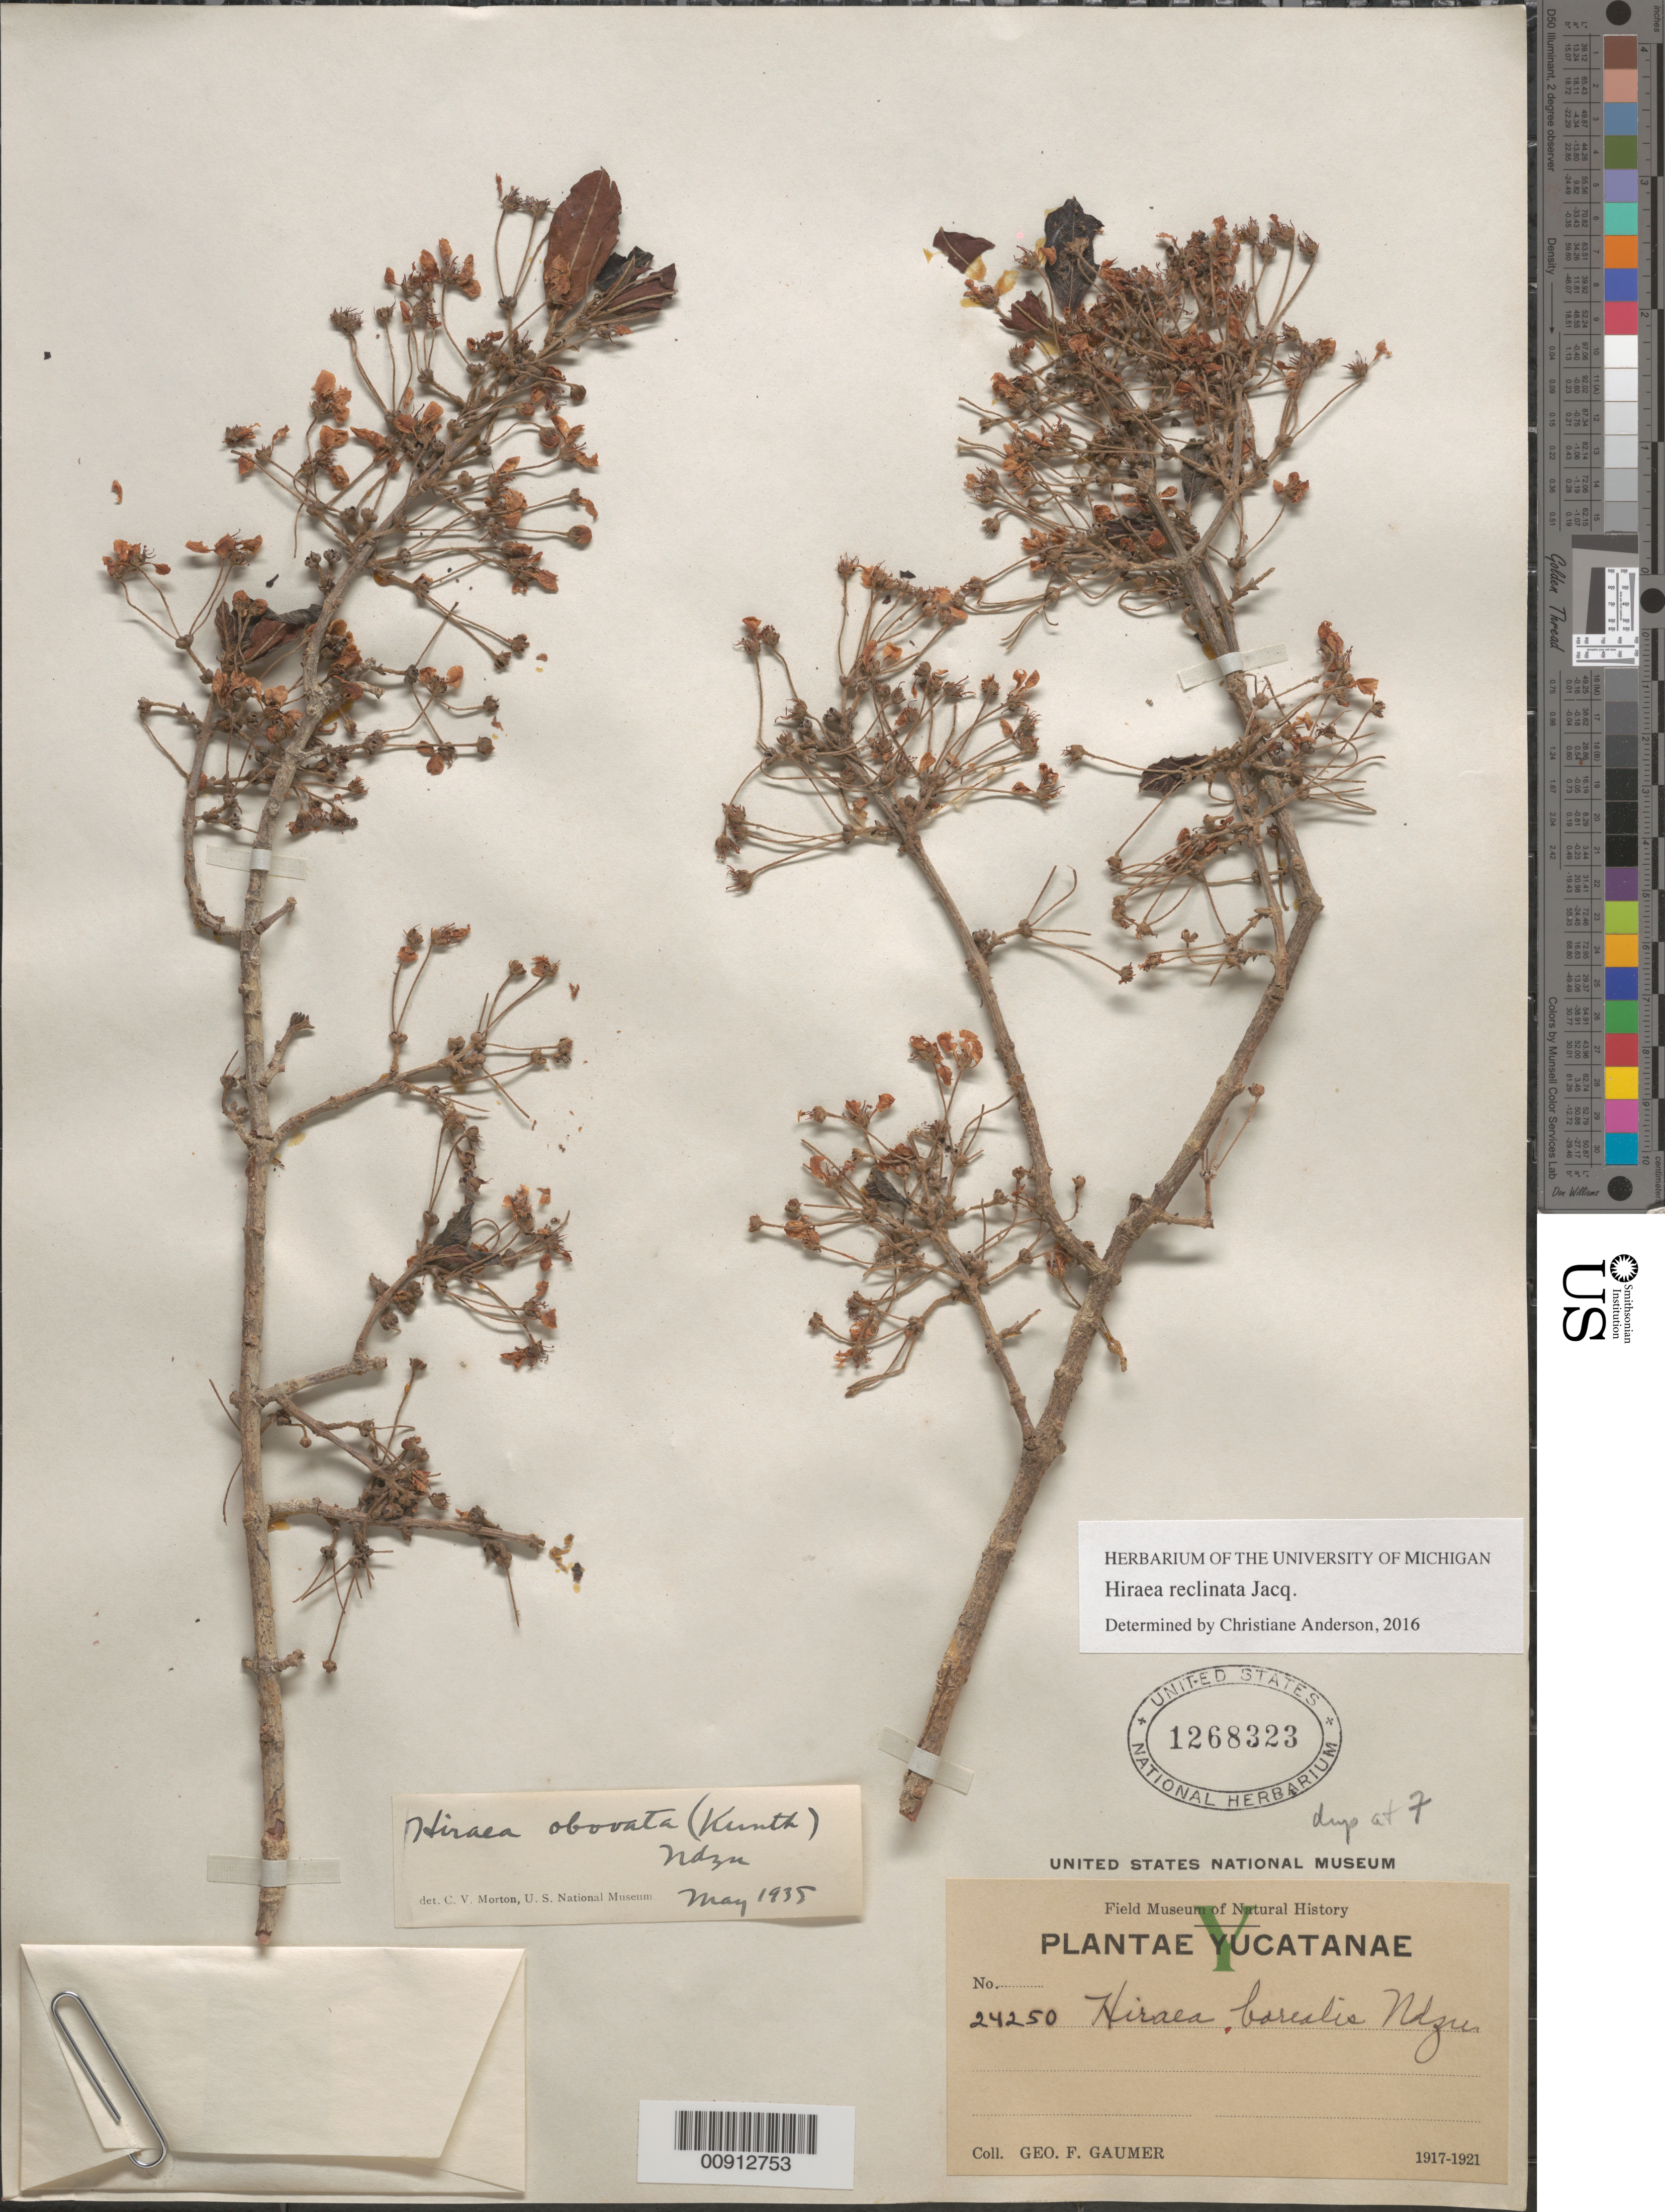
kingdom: Plantae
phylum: Tracheophyta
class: Magnoliopsida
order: Malpighiales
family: Malpighiaceae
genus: Hiraea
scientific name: Hiraea obovata (Kunth) Nied., nom. illeg.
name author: (Kunth) Nied.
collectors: G. F. Gaumer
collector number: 24250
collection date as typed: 1917 to -- --- 1921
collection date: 1917/1921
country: Mexico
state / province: Yucatán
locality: Yucatán.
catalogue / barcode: US 1268323